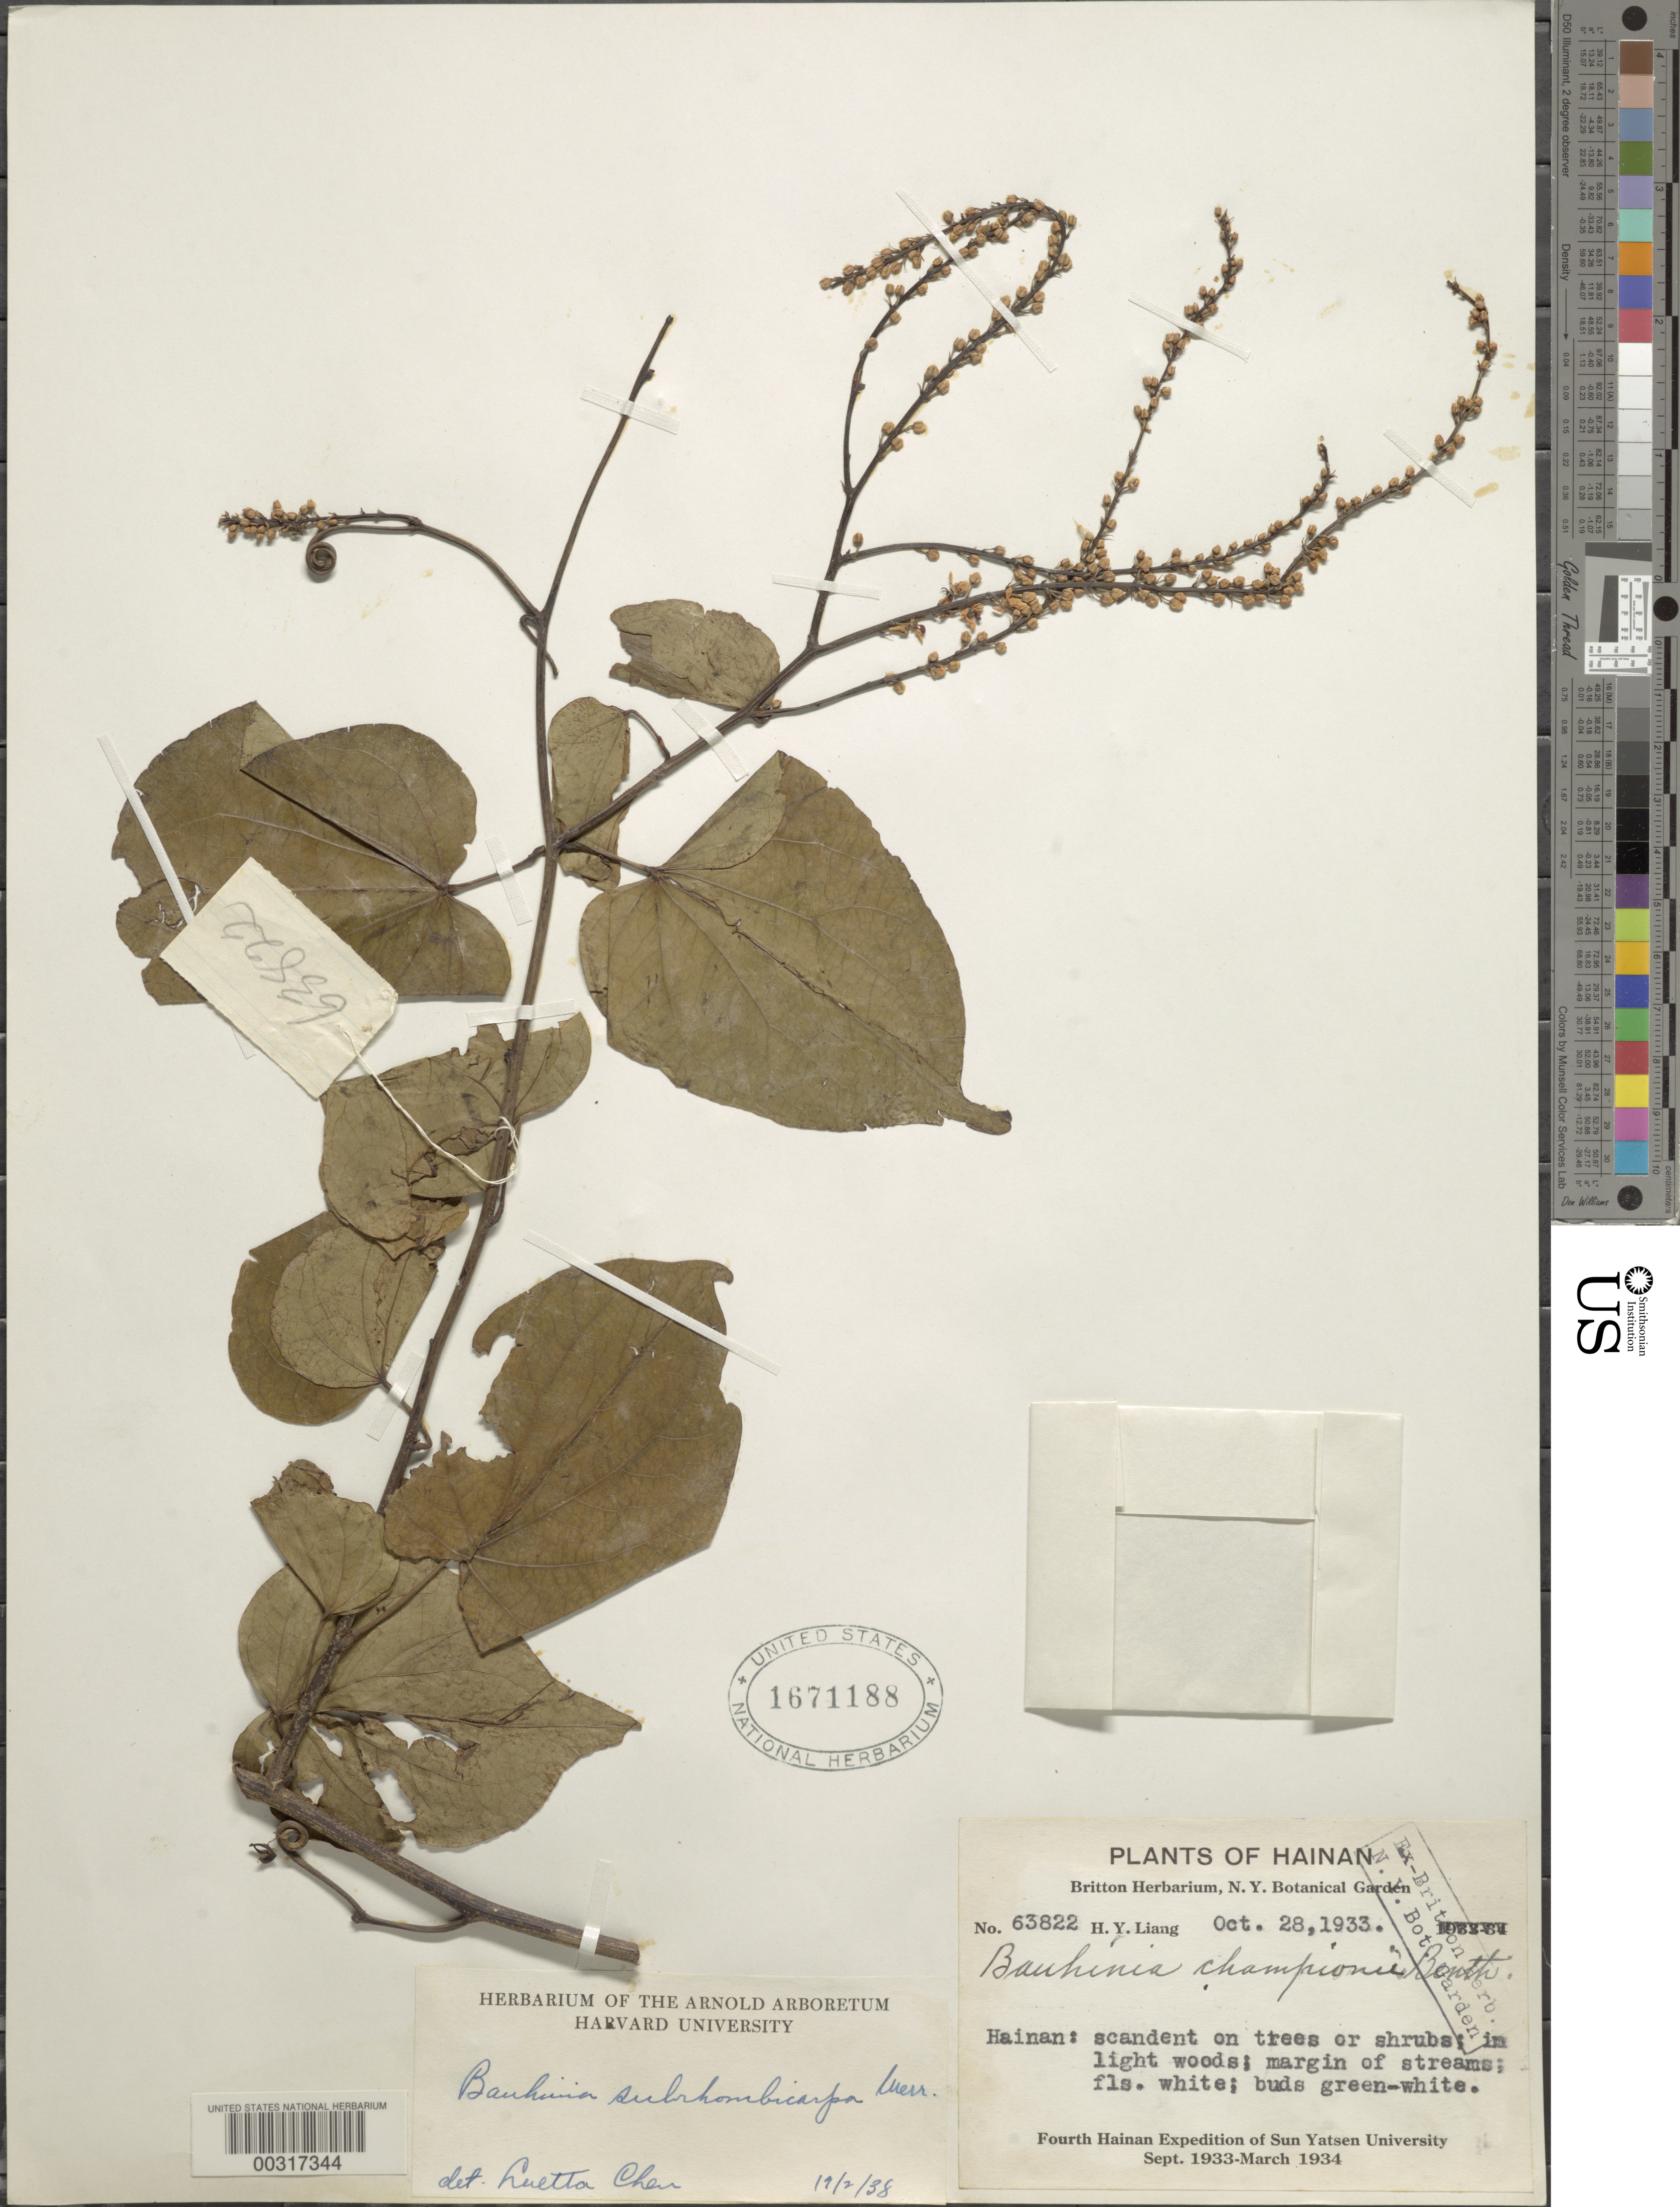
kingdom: Plantae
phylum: Tracheophyta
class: Magnoliopsida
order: Fabales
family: Fabaceae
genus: Phanera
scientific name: Phanera scandens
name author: (L.) Lour. ex Raf.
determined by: U.S. National Herbarium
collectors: H. Y. Liang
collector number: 63822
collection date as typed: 28 Oct 1933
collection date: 1933-10-28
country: China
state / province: Hainan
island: Hainan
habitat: Margin of streams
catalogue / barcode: US 1671188